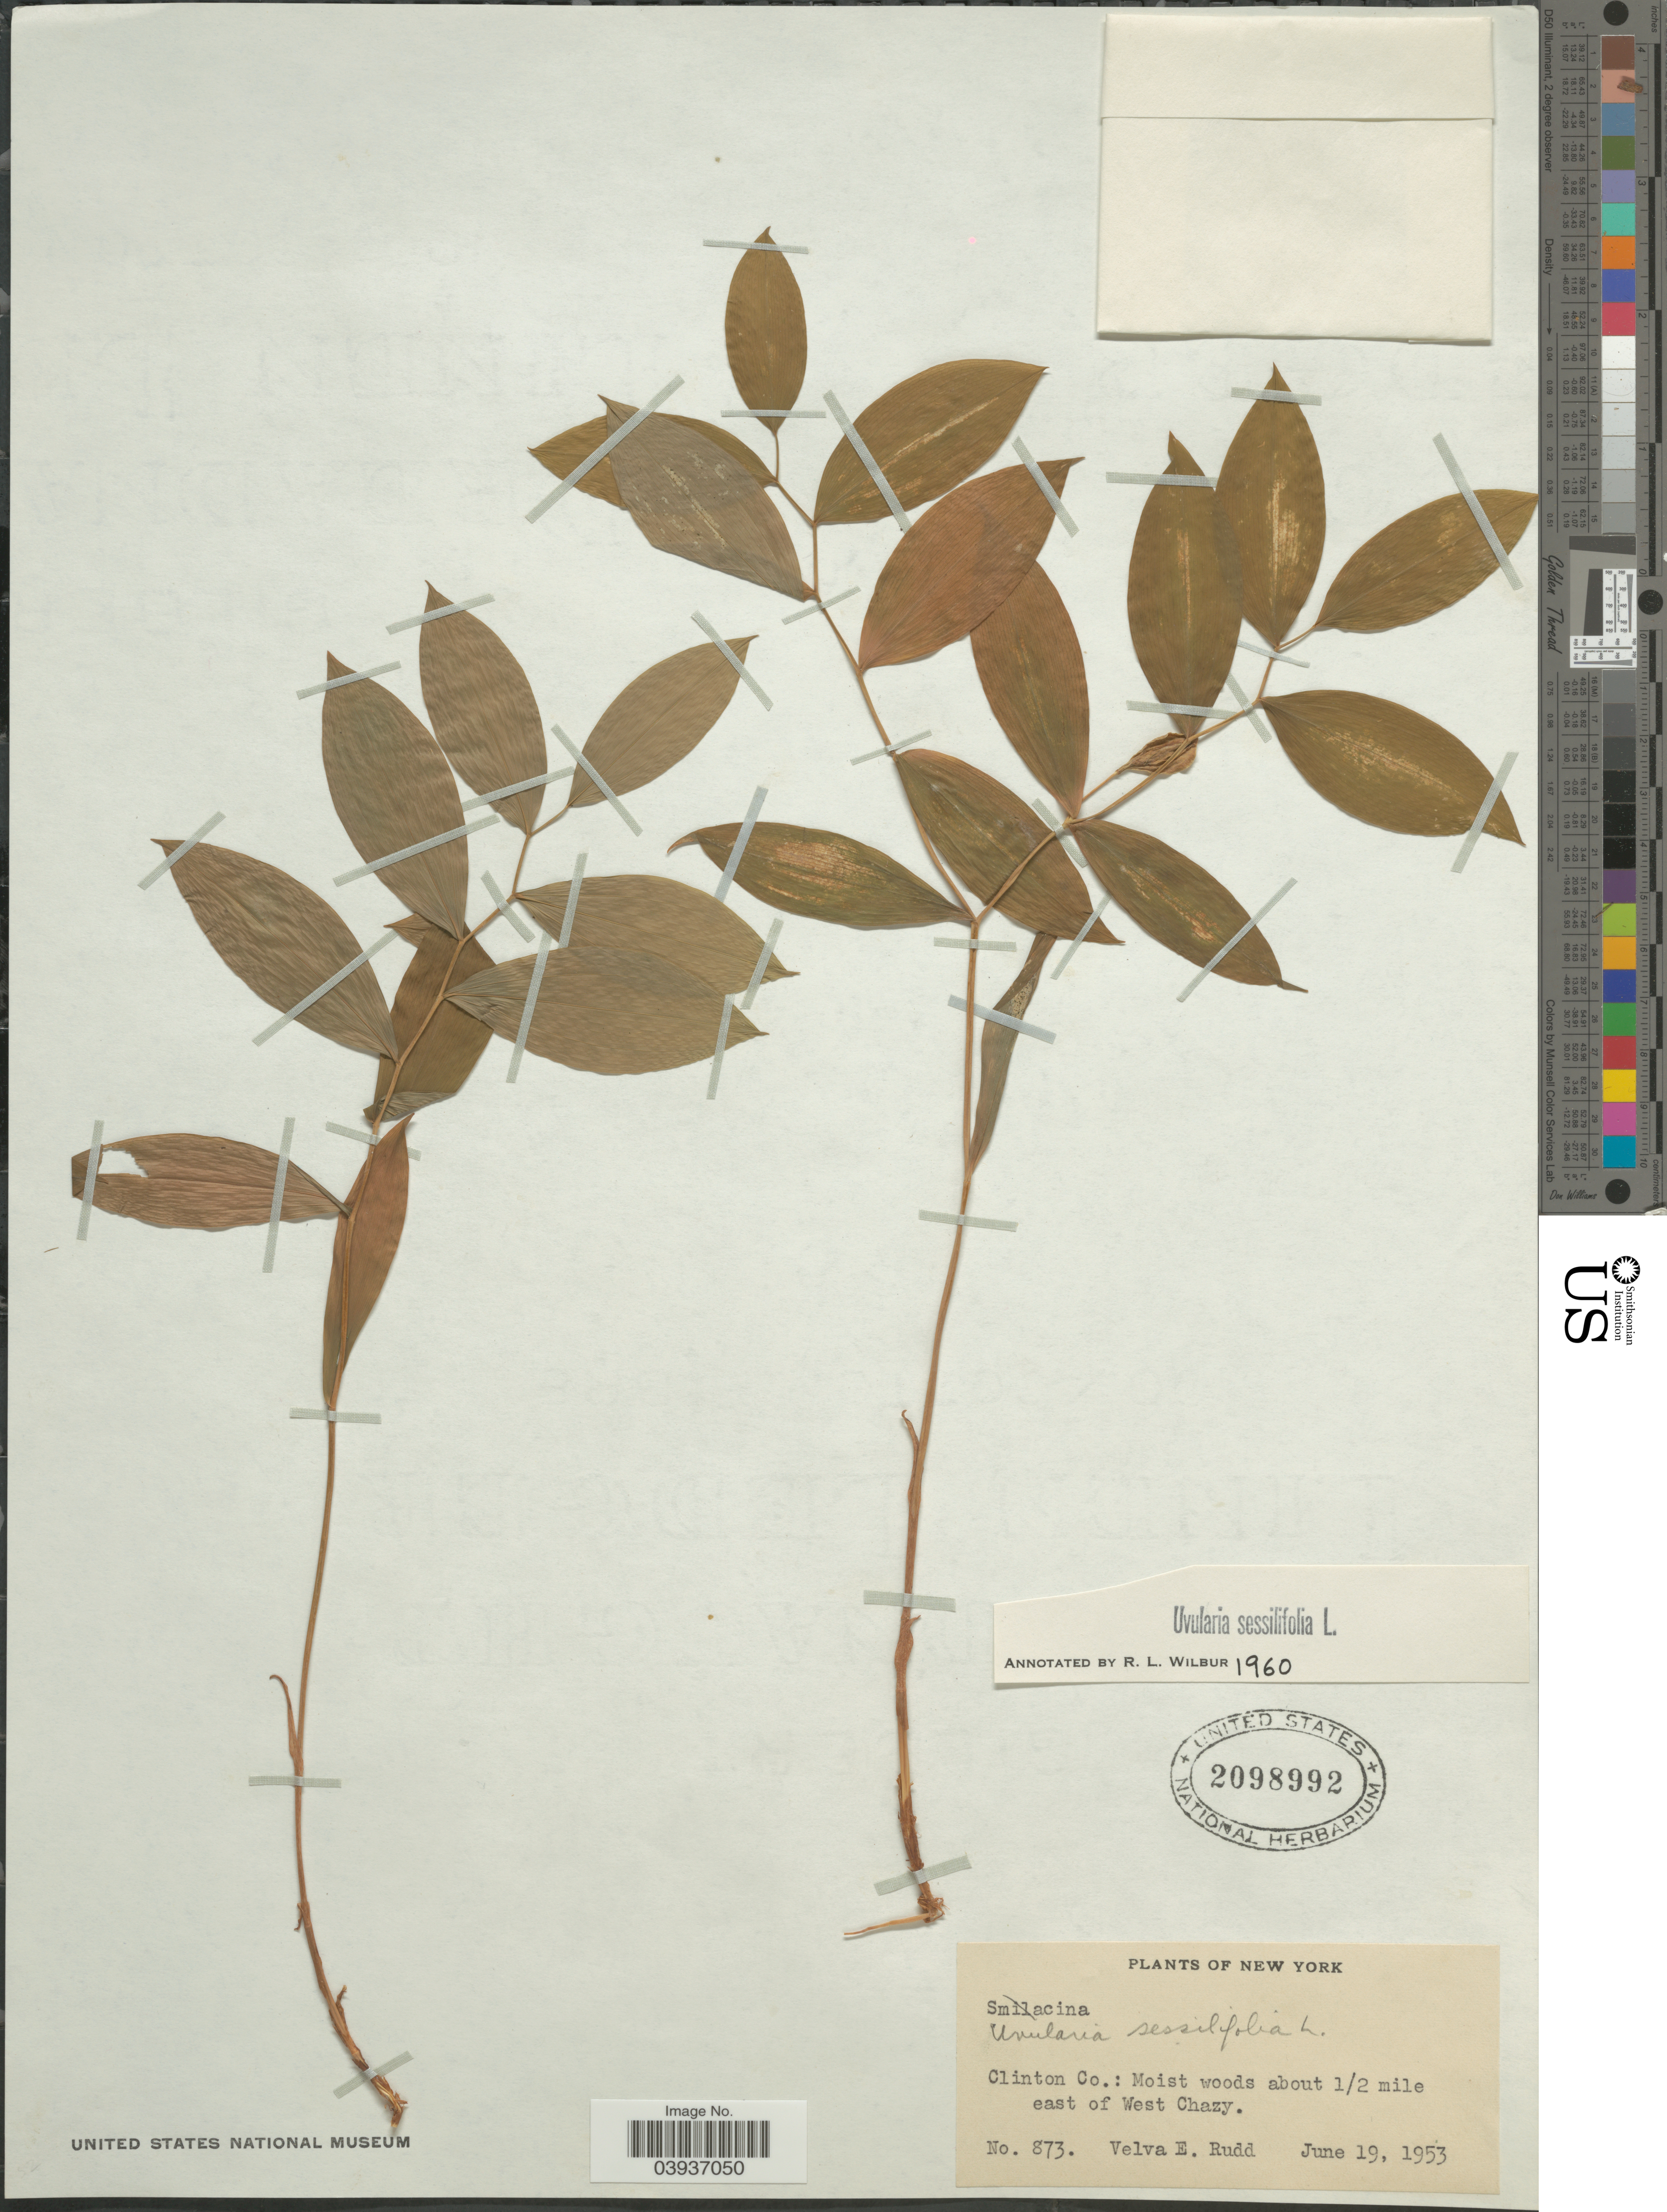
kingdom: Plantae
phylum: Tracheophyta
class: Liliopsida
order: Liliales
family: Colchicaceae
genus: Uvularia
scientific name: Uvularia sessilifolia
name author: L.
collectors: V. E. Rudd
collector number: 873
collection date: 1953-06-19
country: United States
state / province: New York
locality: Clinton Co.: Moist woods about ½ mile east of West Chazy.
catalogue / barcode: US 2098992